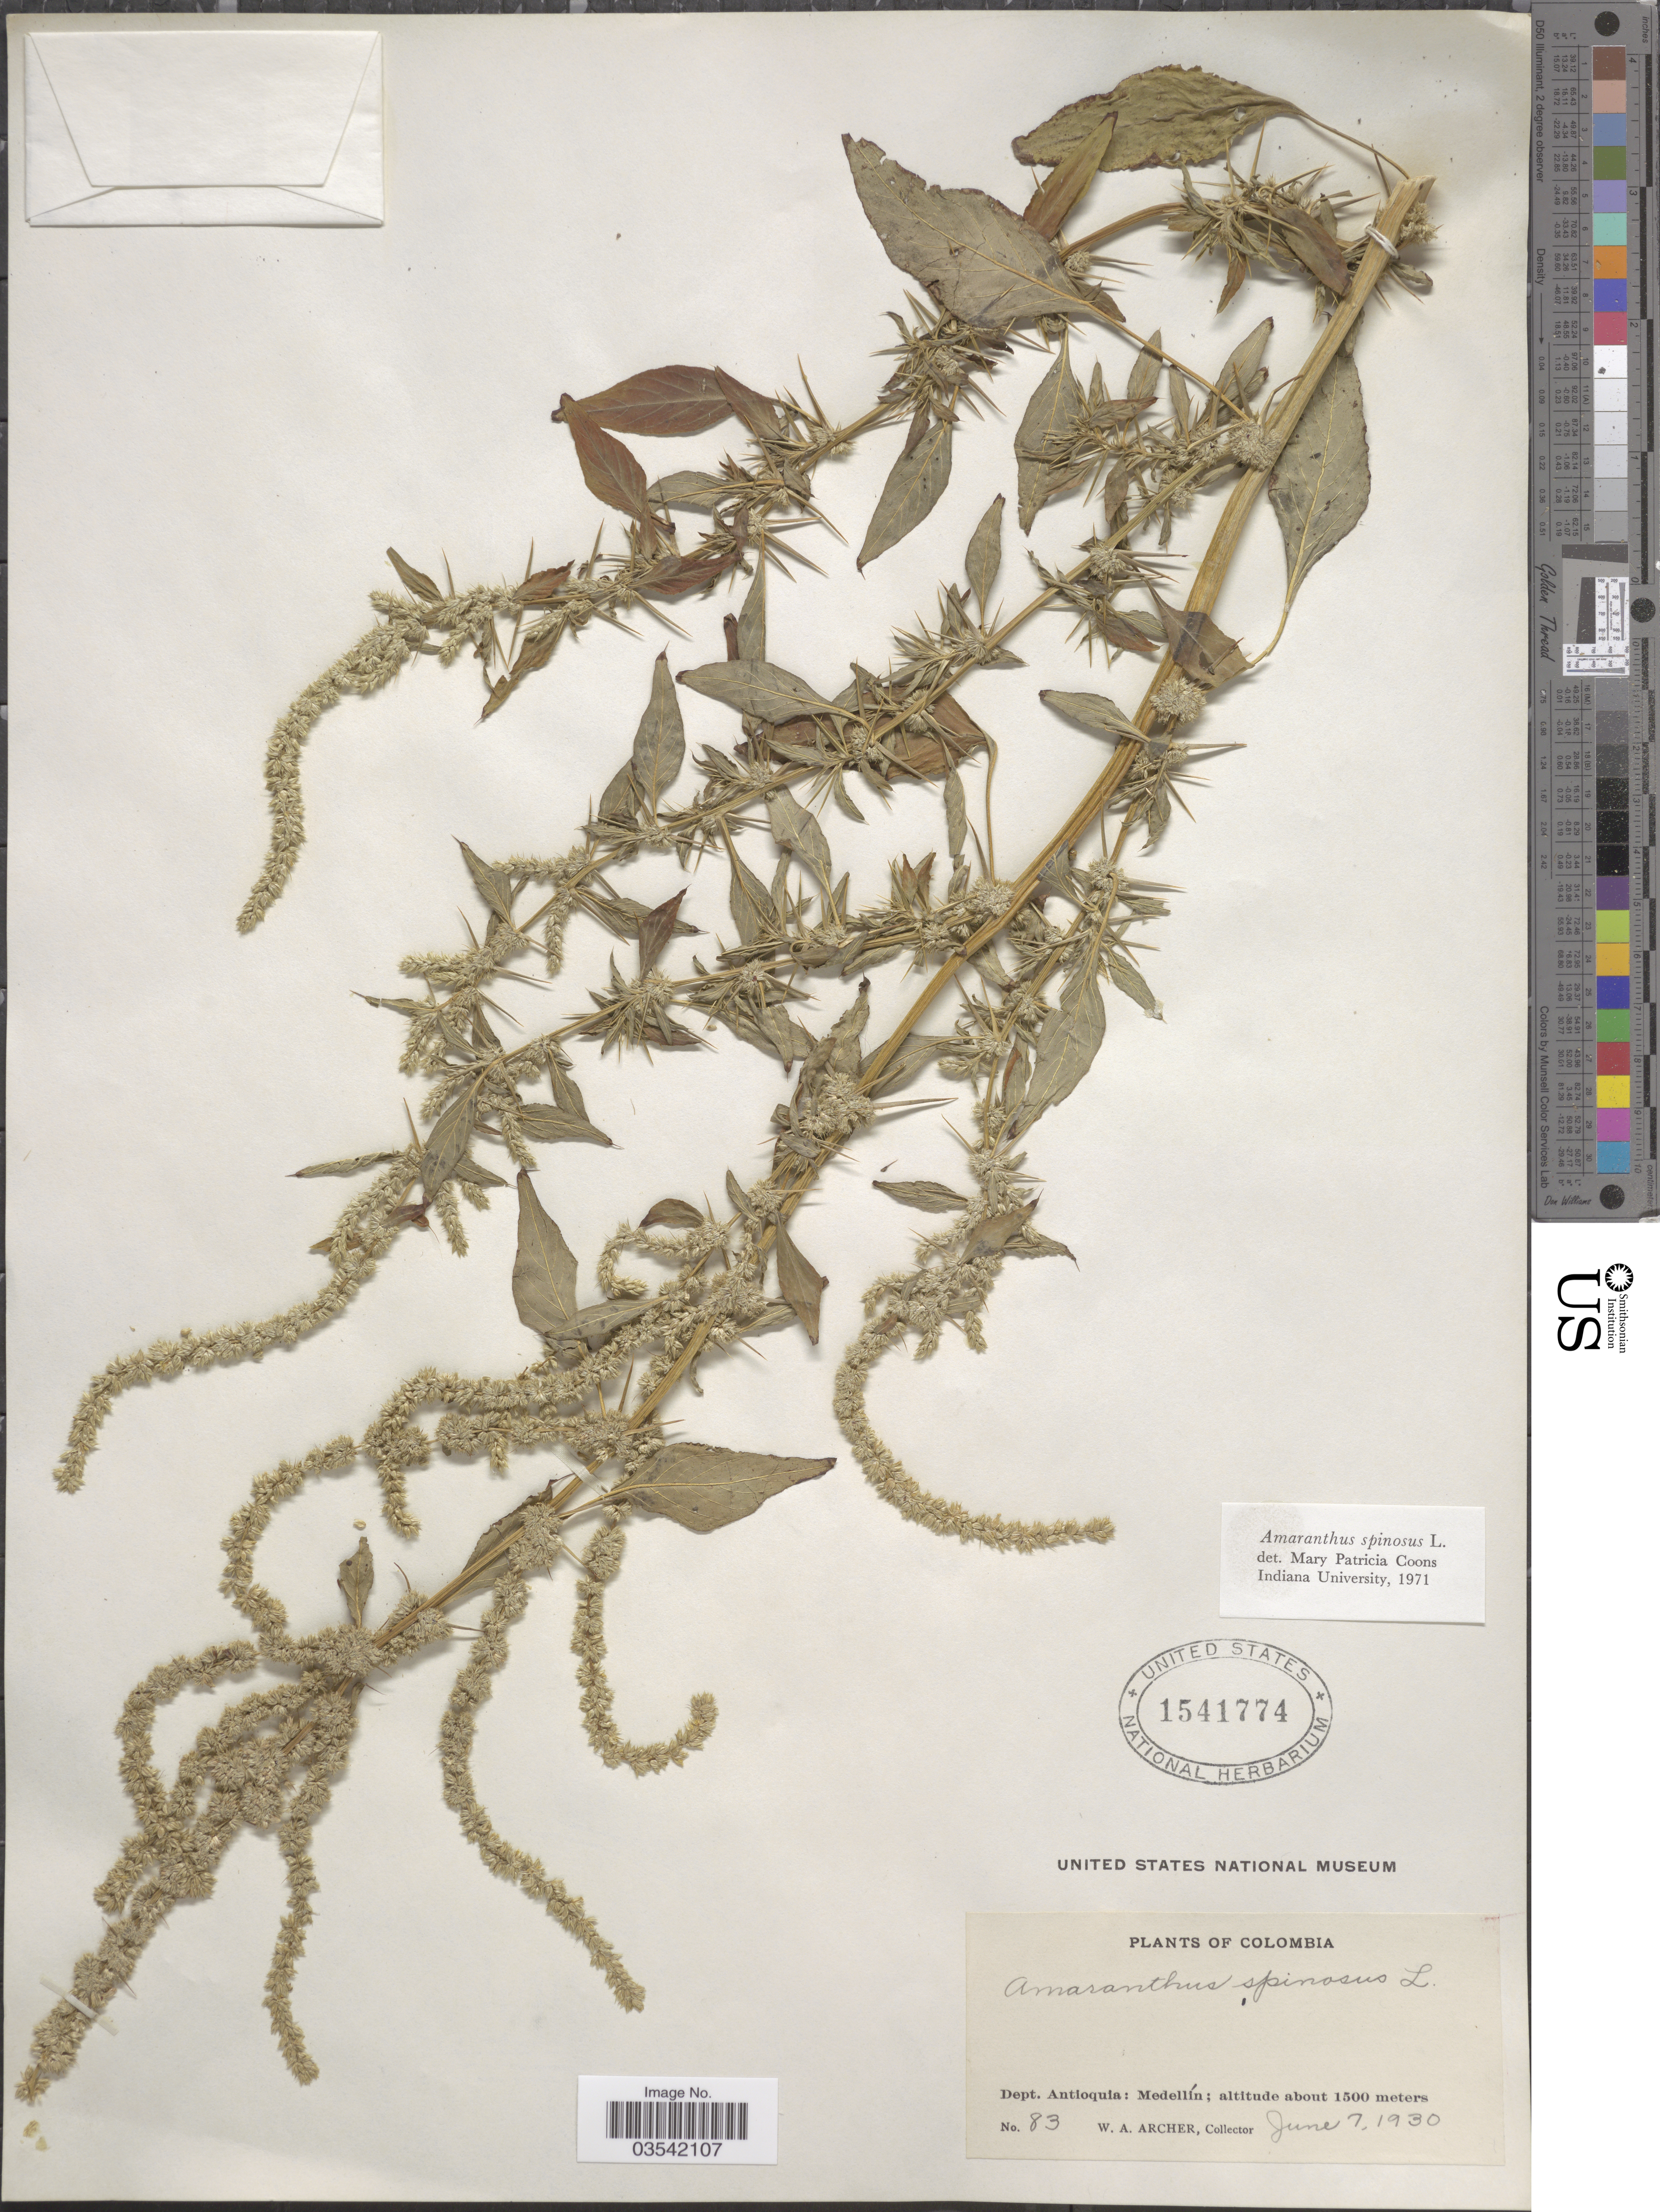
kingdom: Plantae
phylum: Tracheophyta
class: Magnoliopsida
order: Caryophyllales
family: Amaranthaceae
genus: Amaranthus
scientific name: Amaranthus spinosus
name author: L.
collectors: W. Archer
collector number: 83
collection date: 1930-06-07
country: Colombia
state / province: Antioquia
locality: Dept. Antioquia: Medellín.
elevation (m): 1500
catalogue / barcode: US 1541774